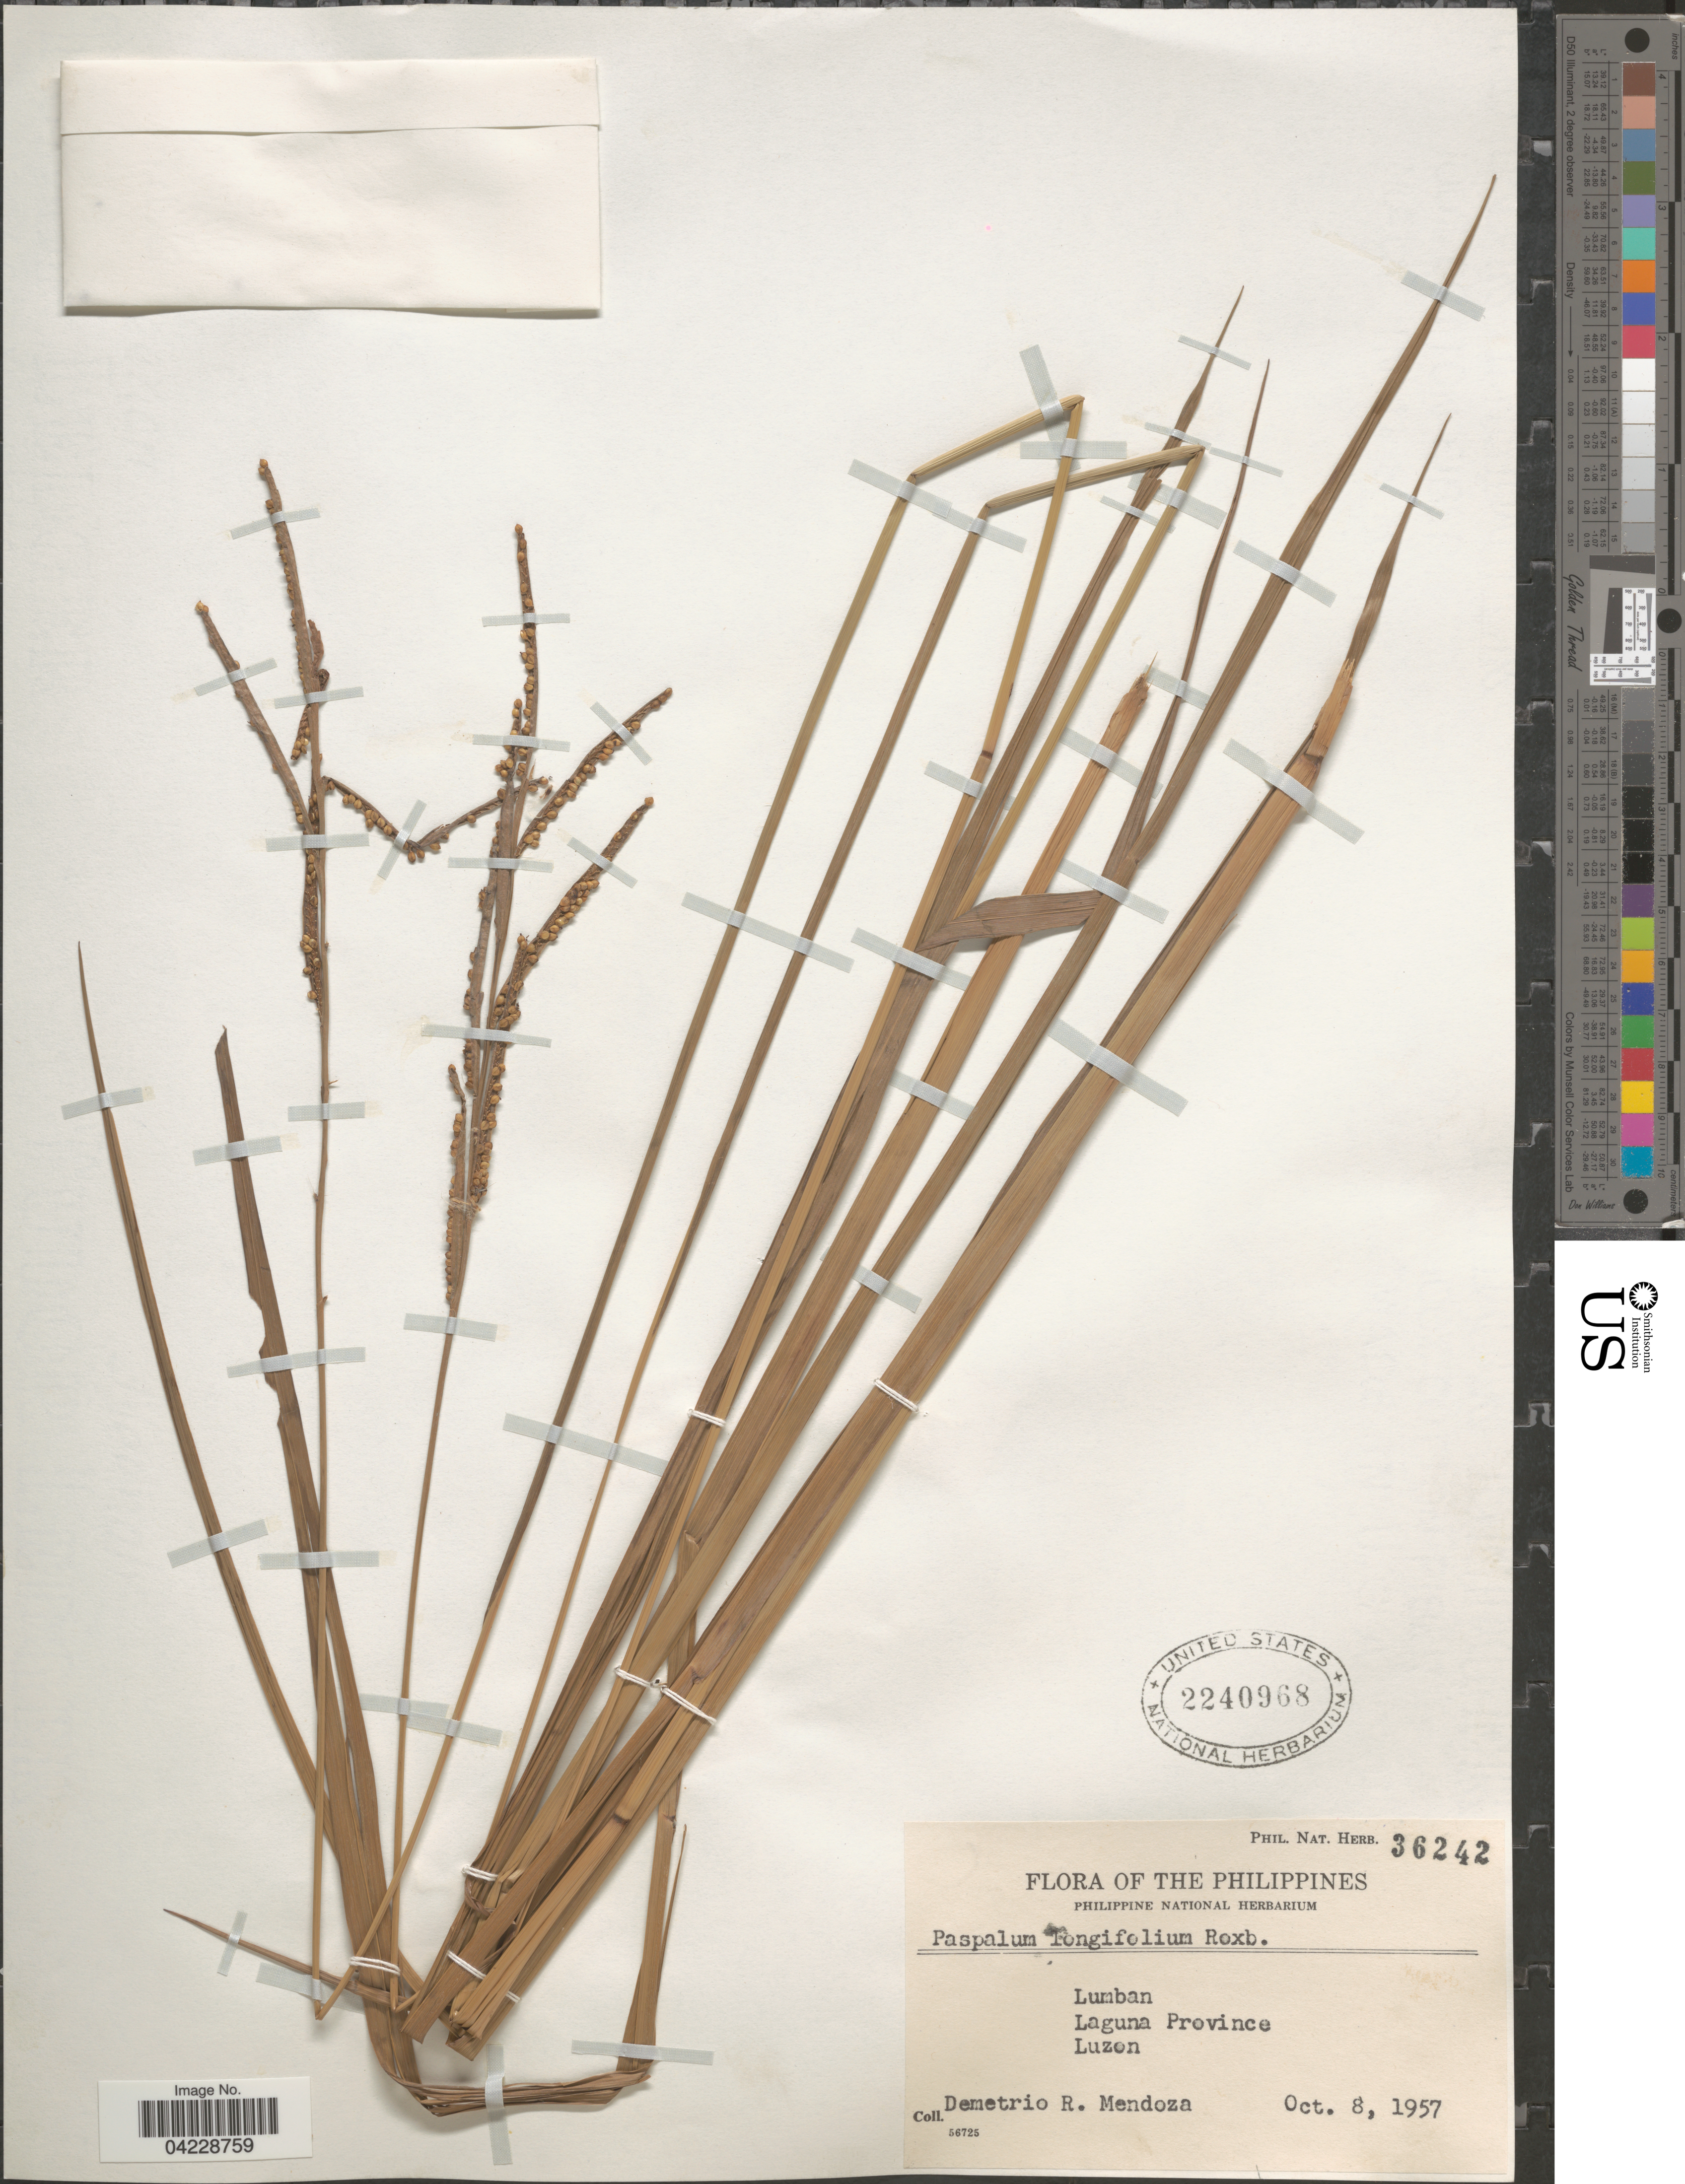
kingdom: Plantae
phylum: Tracheophyta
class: Liliopsida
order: Poales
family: Poaceae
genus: Paspalum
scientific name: Paspalum longifolium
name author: Roxb.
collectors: D. Mendoza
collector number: Phil. Nat. Herb. 36242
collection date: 1957-10-08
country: Philippines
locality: Lumban. Laguna Province. Luzon.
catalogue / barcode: US 2240968